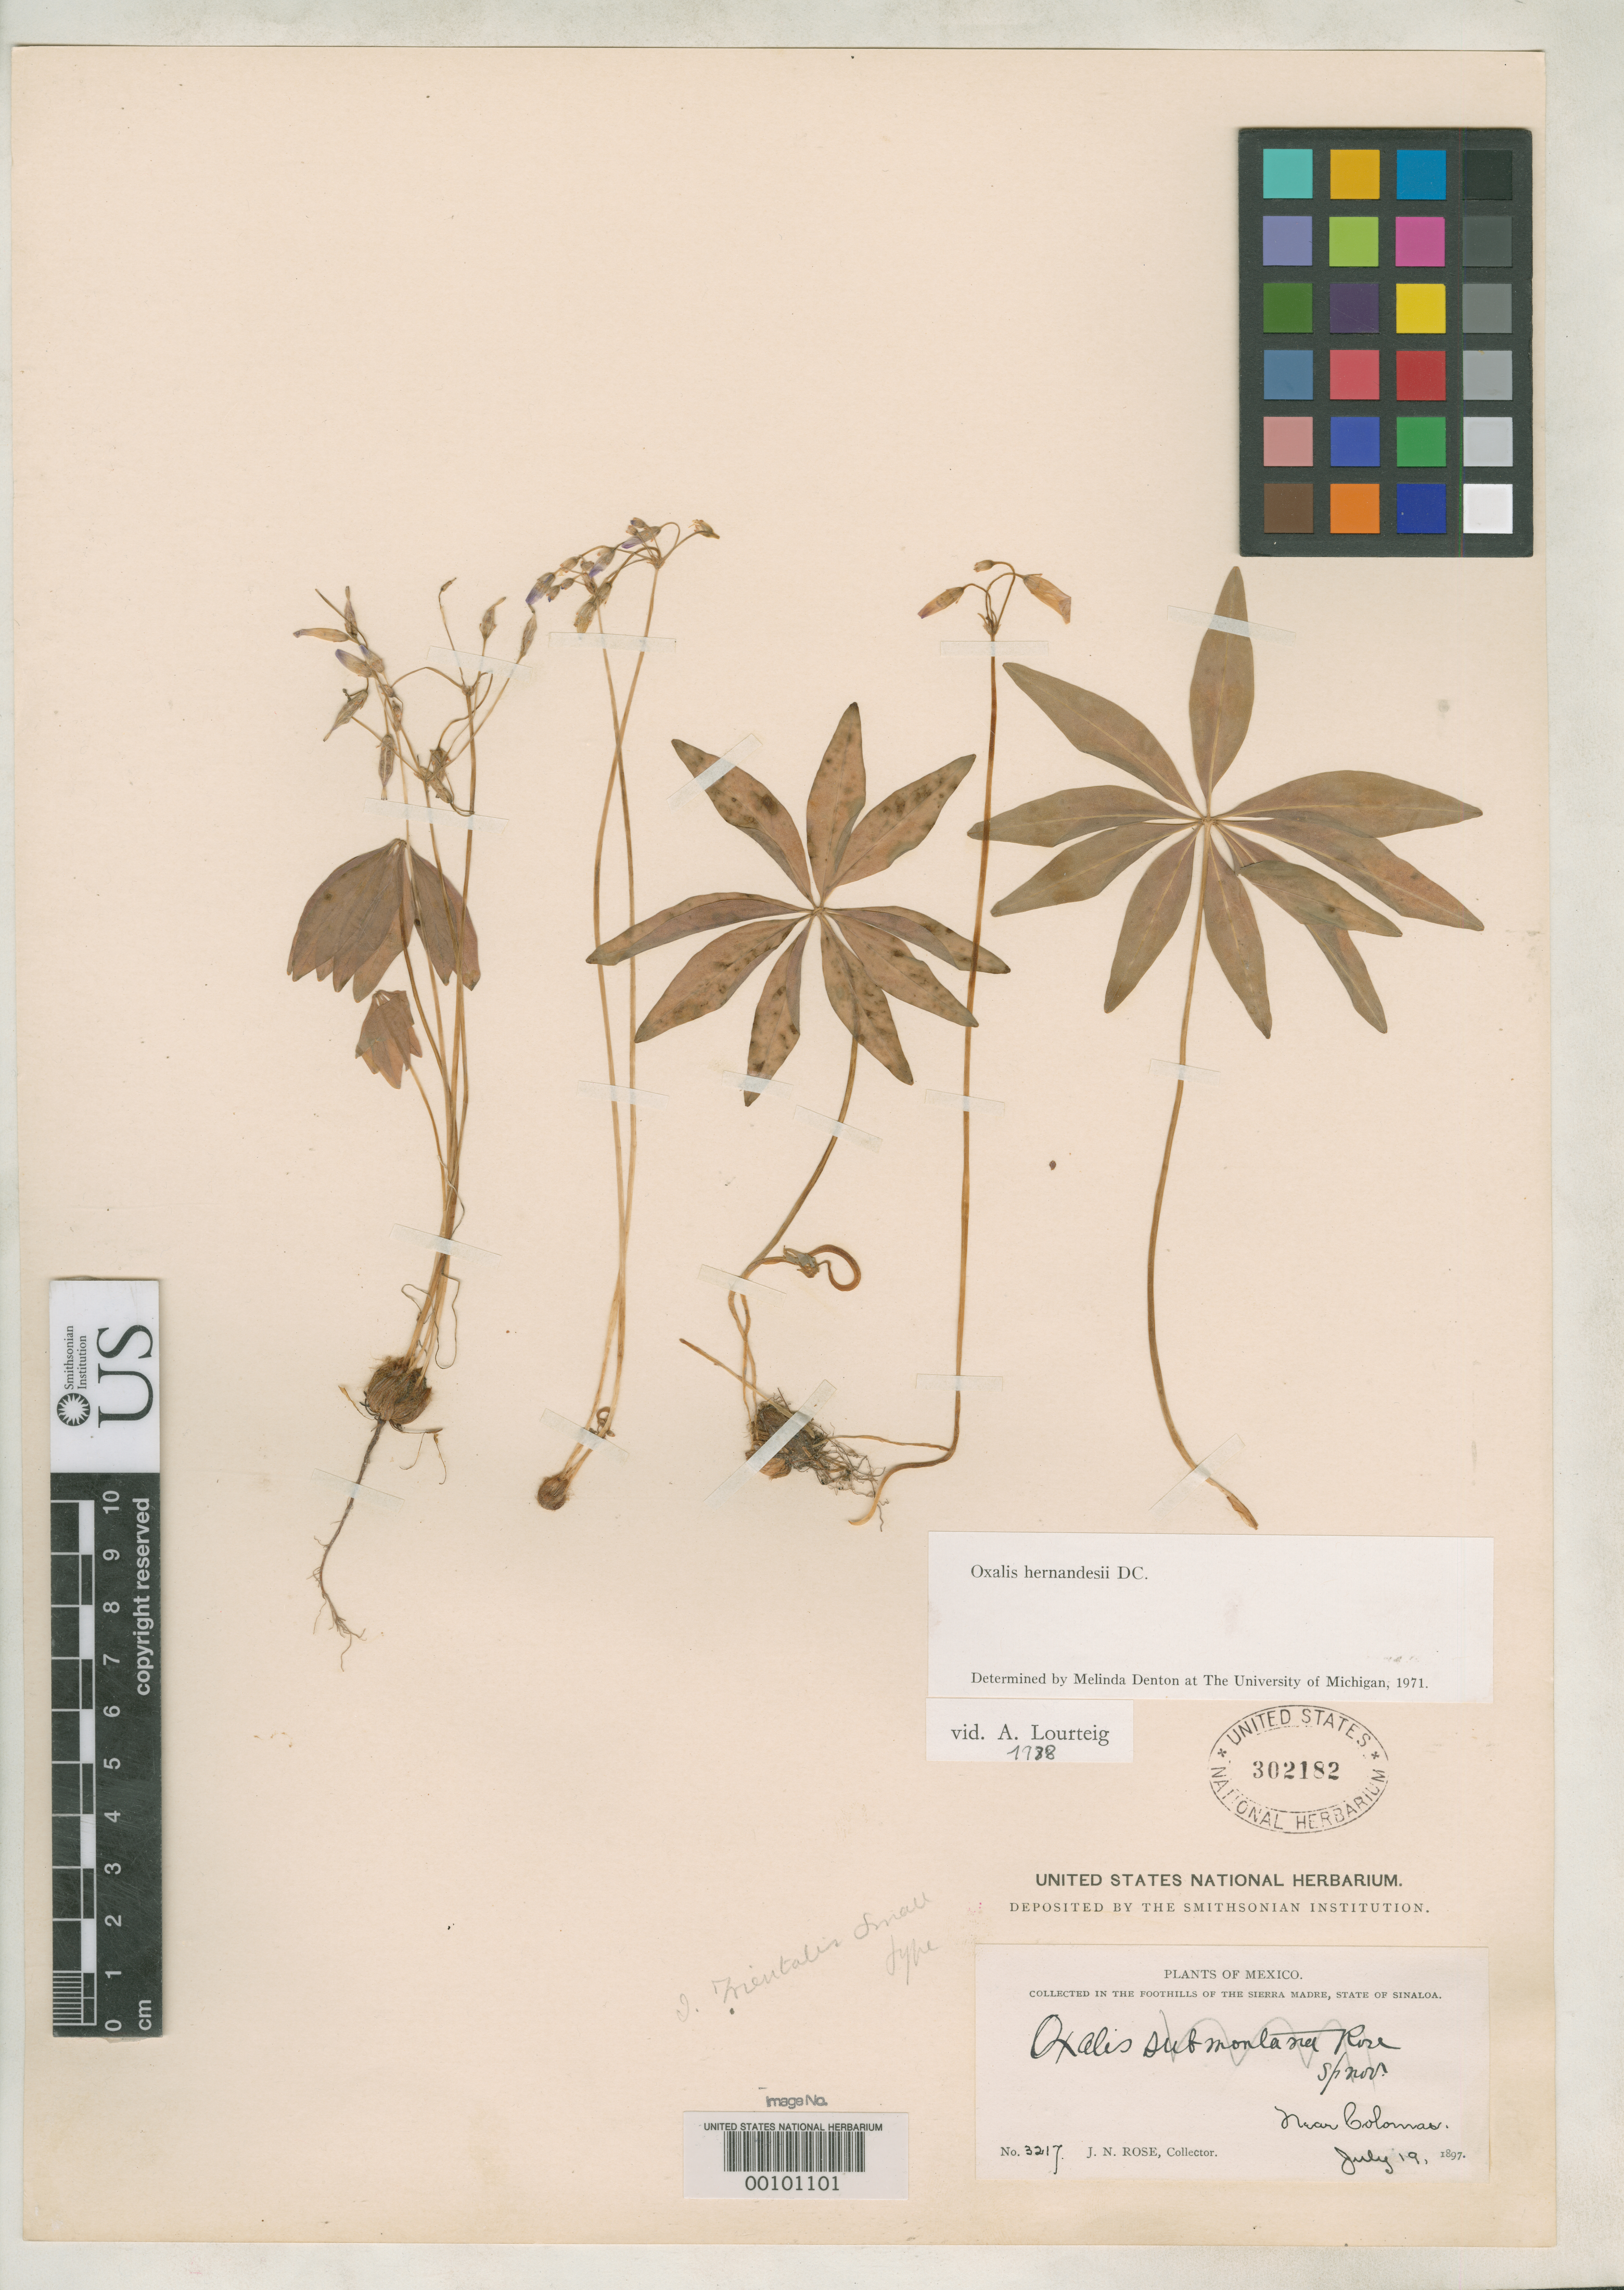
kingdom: Plantae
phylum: Tracheophyta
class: Magnoliopsida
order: Oxalidales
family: Oxalidaceae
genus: Ionoxalis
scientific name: Ionoxalis trientalis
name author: Small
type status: Isotype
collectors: J. N. Rose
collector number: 3217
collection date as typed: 19 Jul 1897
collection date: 1897-07-19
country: Mexico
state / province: Sinaloa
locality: Near Colomas.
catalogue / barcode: US 302182